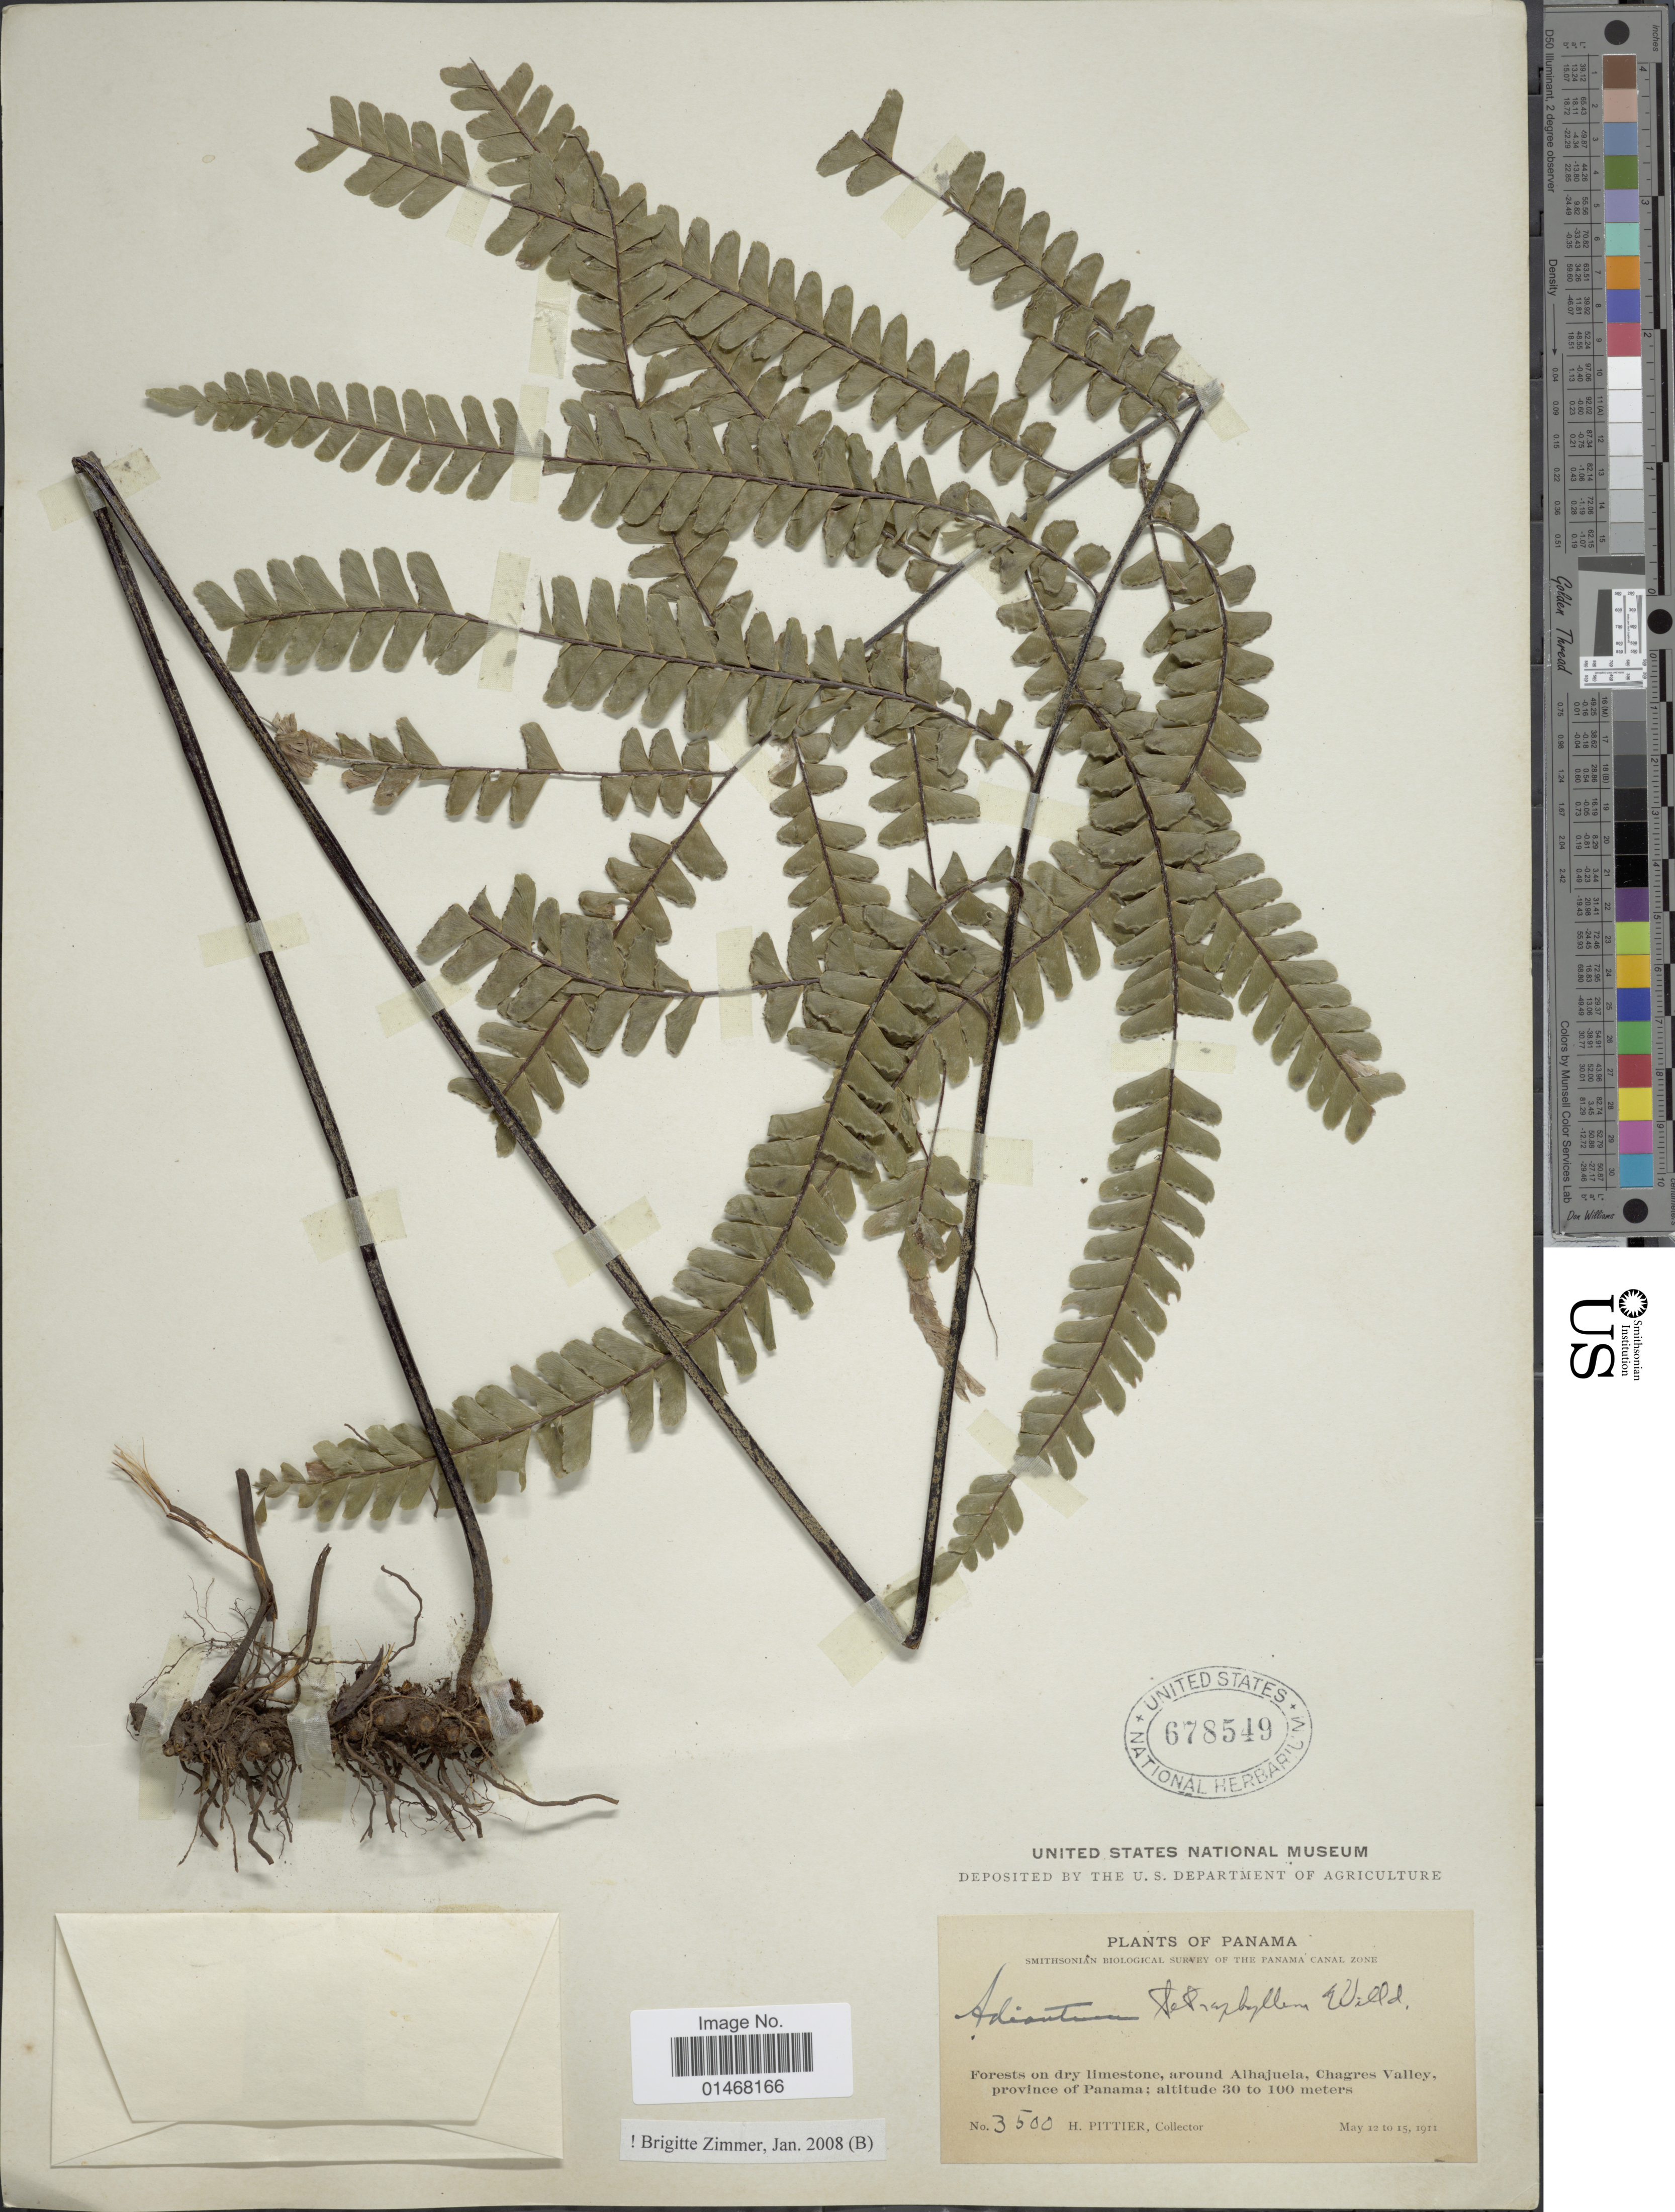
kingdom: Plantae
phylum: Tracheophyta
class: Polypodiopsida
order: Polypodiales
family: Pteridaceae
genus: Adiantum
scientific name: Adiantum tetraphyllum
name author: Humb. & Bonpl. ex Willd.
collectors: H. F. Pittier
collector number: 3500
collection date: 1911-05-12/1911-05-15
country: Panama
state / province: Panamá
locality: Forest on dry limestone, around Alhajuela, Chagres Valley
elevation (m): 30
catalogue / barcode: US 678549